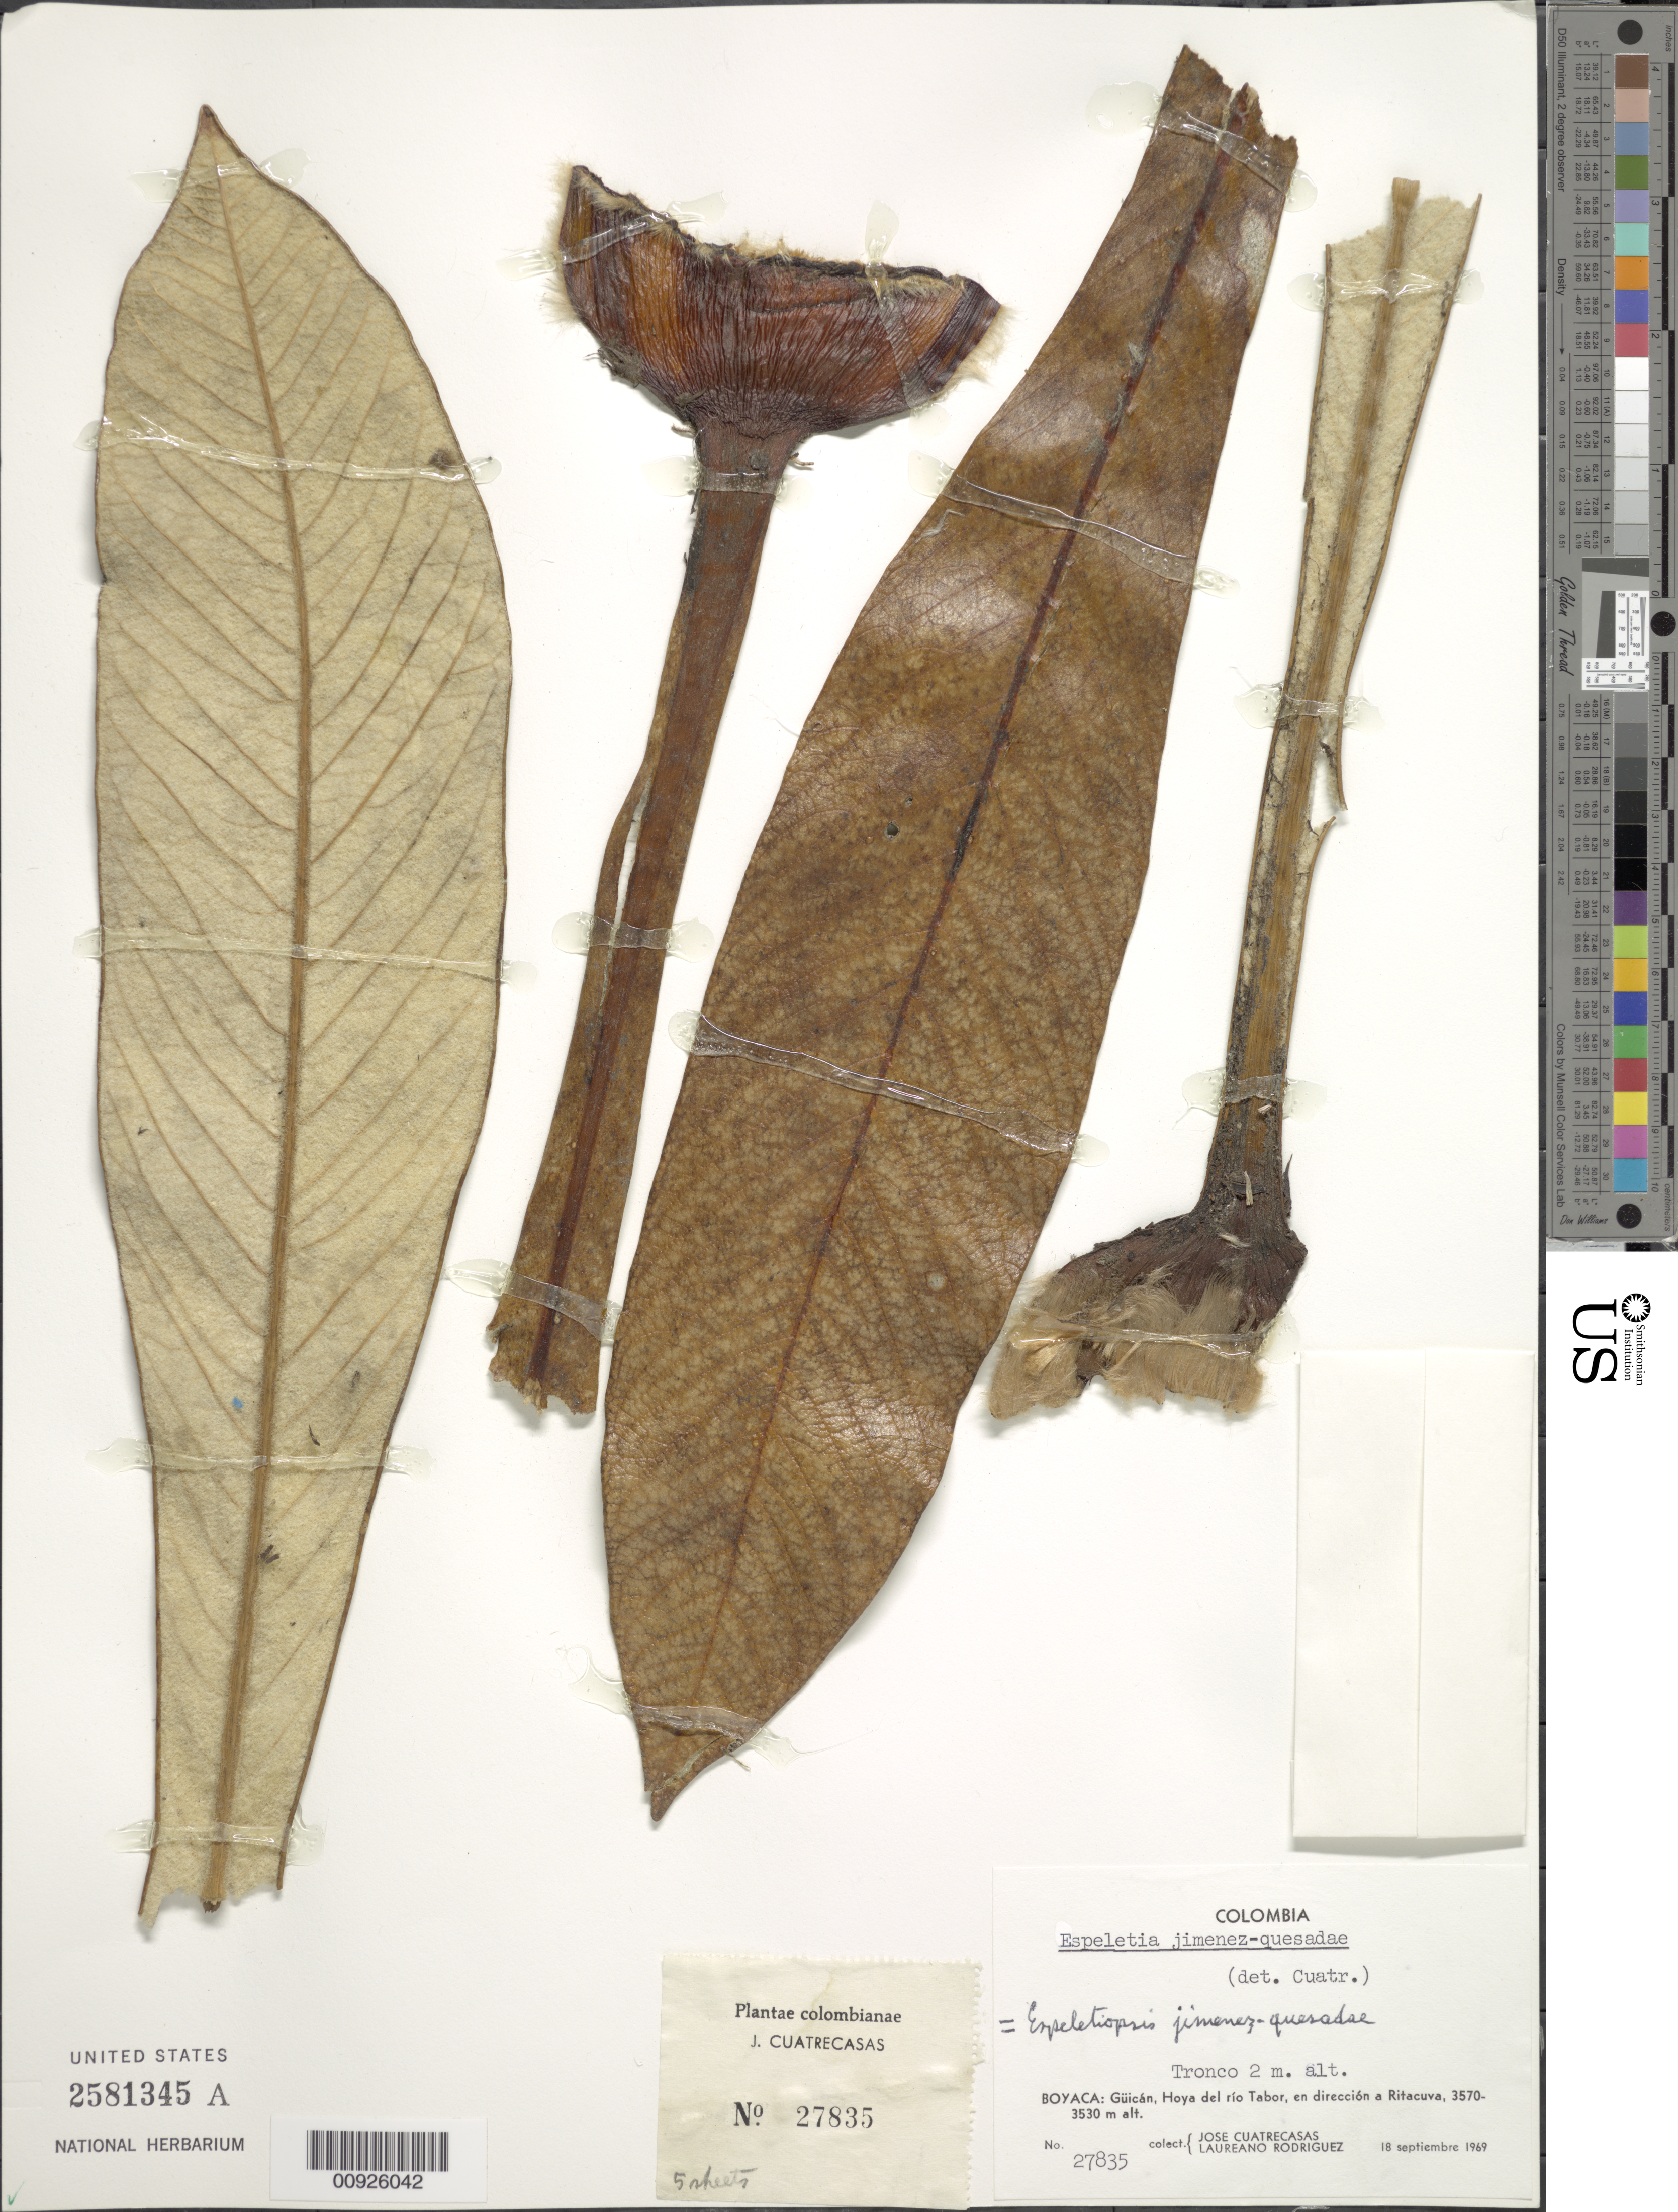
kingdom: Plantae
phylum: Tracheophyta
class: Magnoliopsida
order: Asterales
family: Asteraceae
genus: Espeletiopsis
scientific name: Espeletiopsis jimenez-quesadae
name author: (Cuatrec.) Cuatrec.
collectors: J. Cuatrecasas & L. Rodriguez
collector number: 27835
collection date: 1969-09-18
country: Colombia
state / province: Boyacá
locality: Boyacá: Guican, Hoya del rio Tabor, en direccion a Ritacurva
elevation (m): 3530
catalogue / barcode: US 2581345A